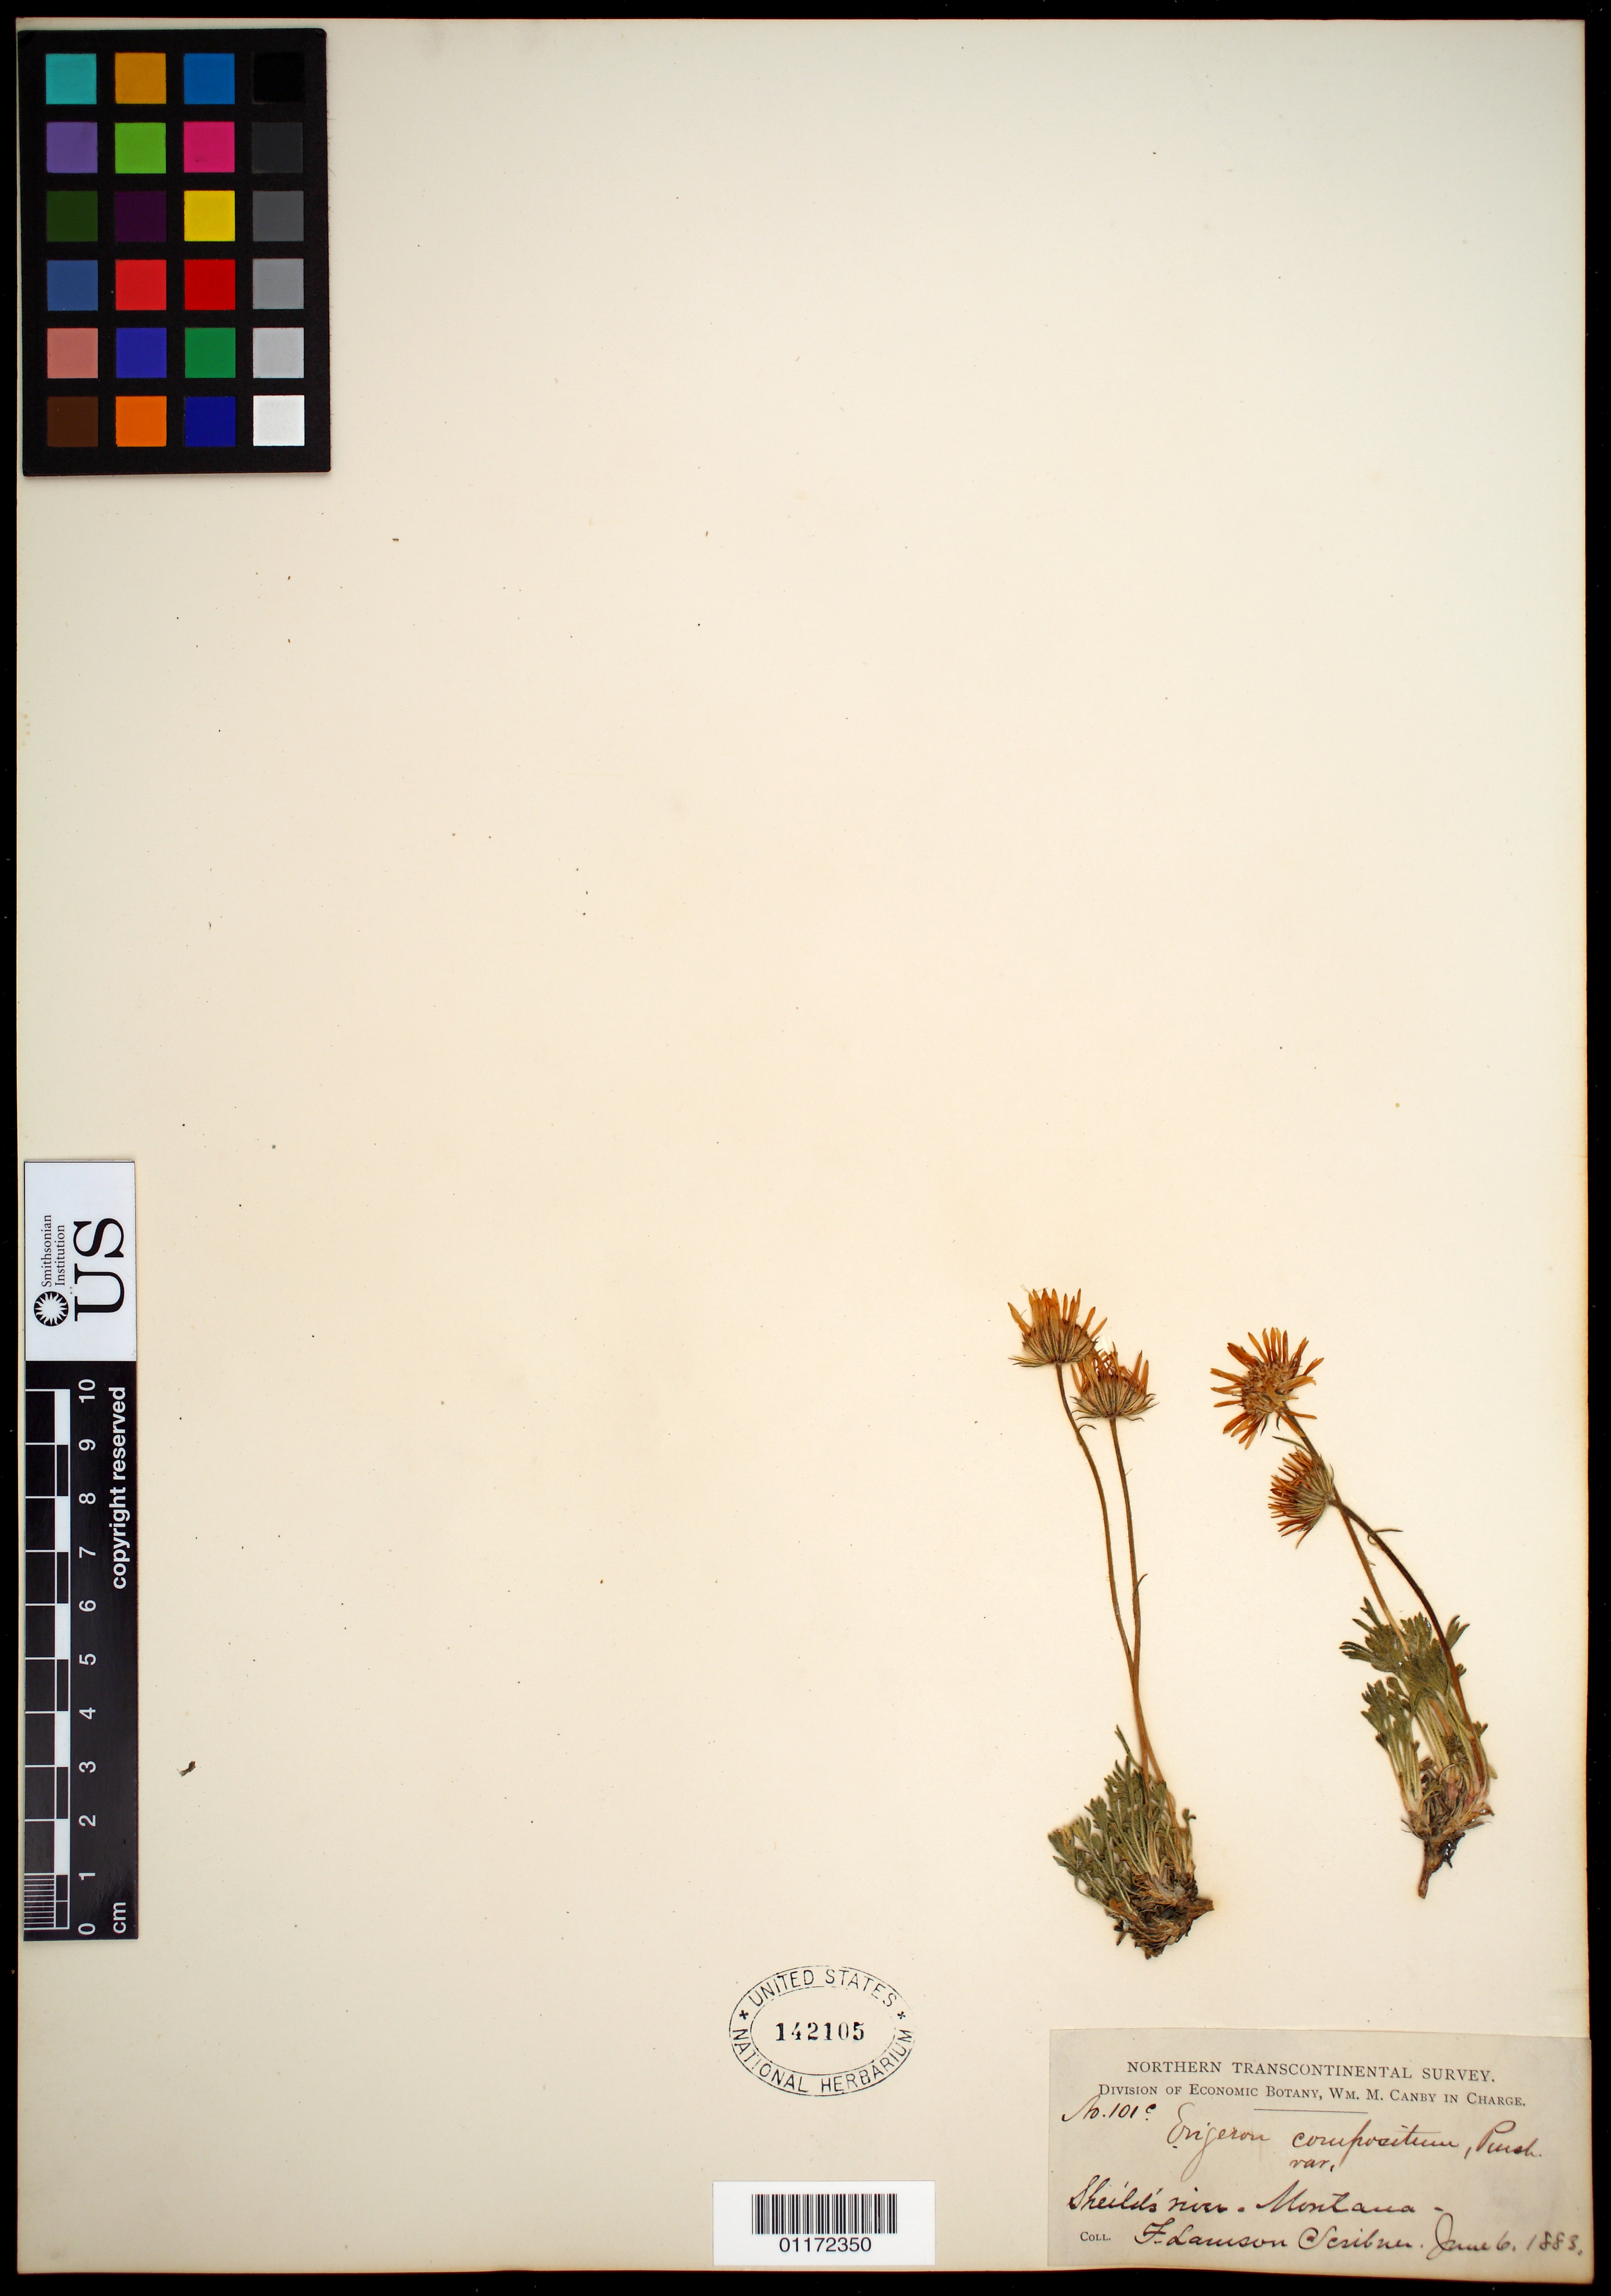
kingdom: Plantae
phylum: Tracheophyta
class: Magnoliopsida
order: Asterales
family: Asteraceae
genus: Erigeron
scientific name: Erigeron compositus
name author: Pursh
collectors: F. L. Scribner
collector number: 101c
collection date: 1883-06-06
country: United States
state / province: Montana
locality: near the mouth of Shields River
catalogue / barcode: US 142105